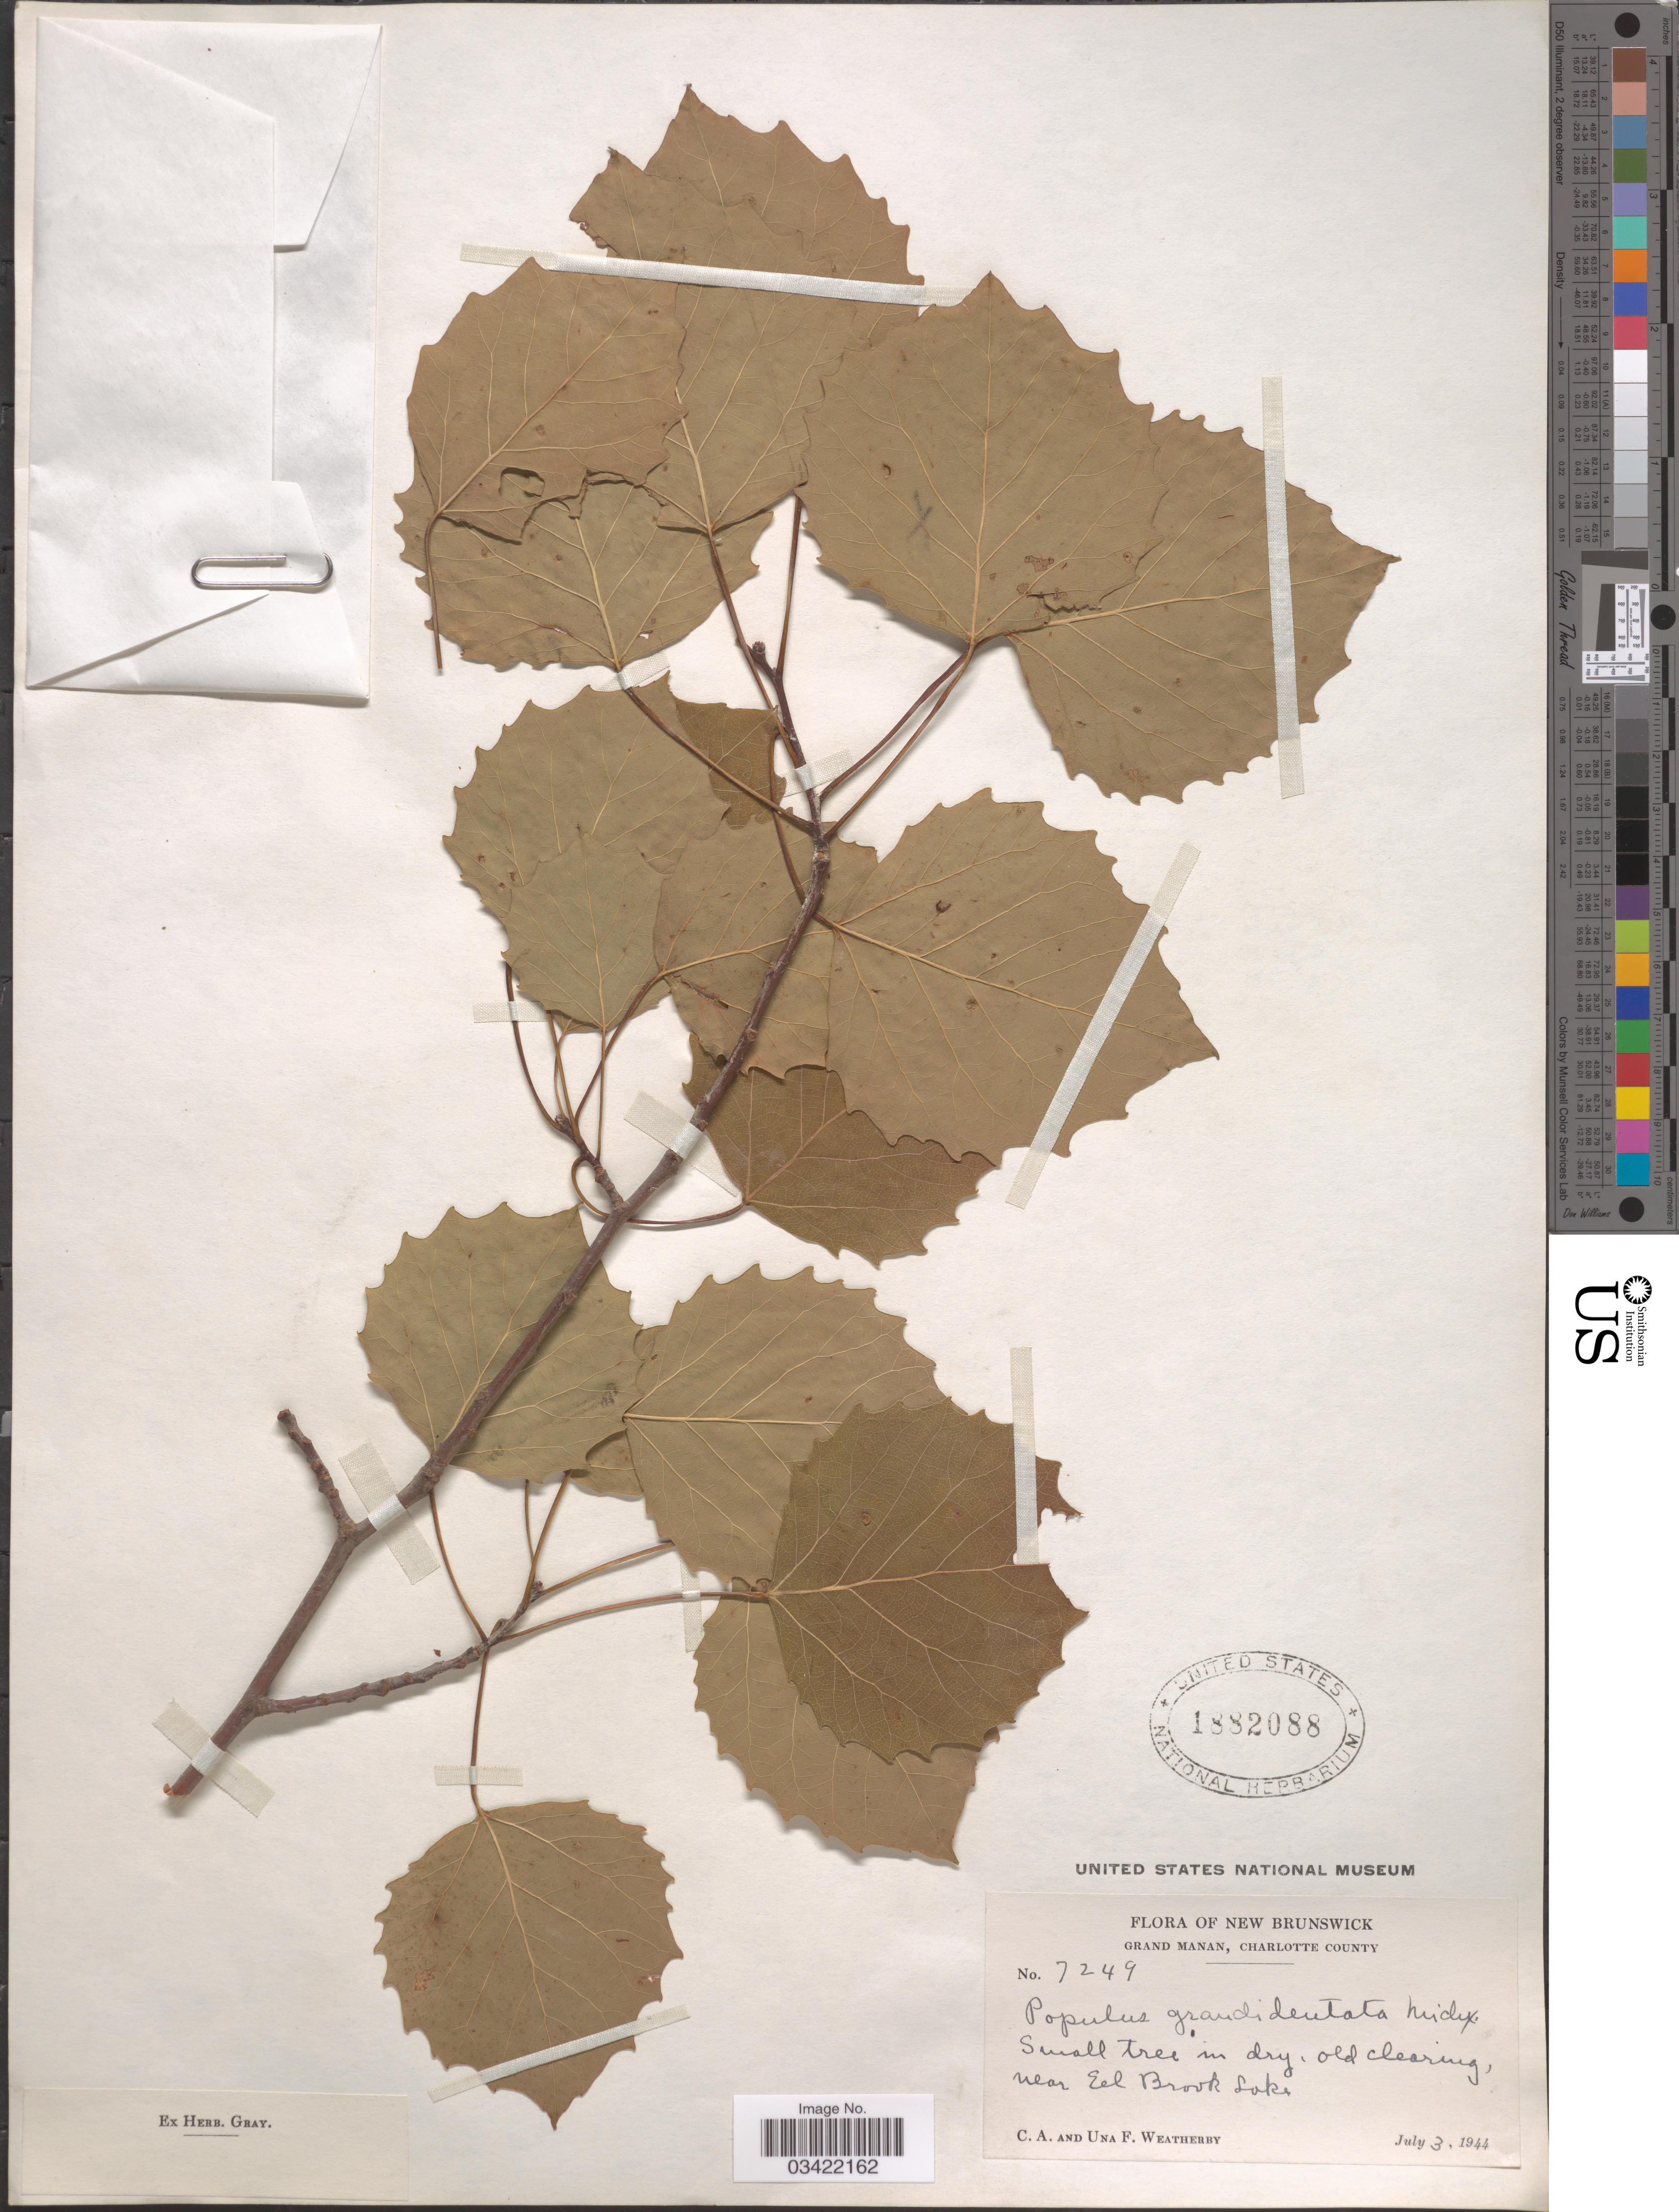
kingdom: Plantae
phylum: Tracheophyta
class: Magnoliopsida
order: Malpighiales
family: Salicaceae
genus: Populus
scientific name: Populus grandidentata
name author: Michx.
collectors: C. A. Weatherby & U. Weatherby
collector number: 7249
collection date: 1944-07-03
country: Canada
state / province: New Brunswick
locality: Grand Manan, Charlotte County. Near Eel Brook Lake.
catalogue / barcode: US 1882088